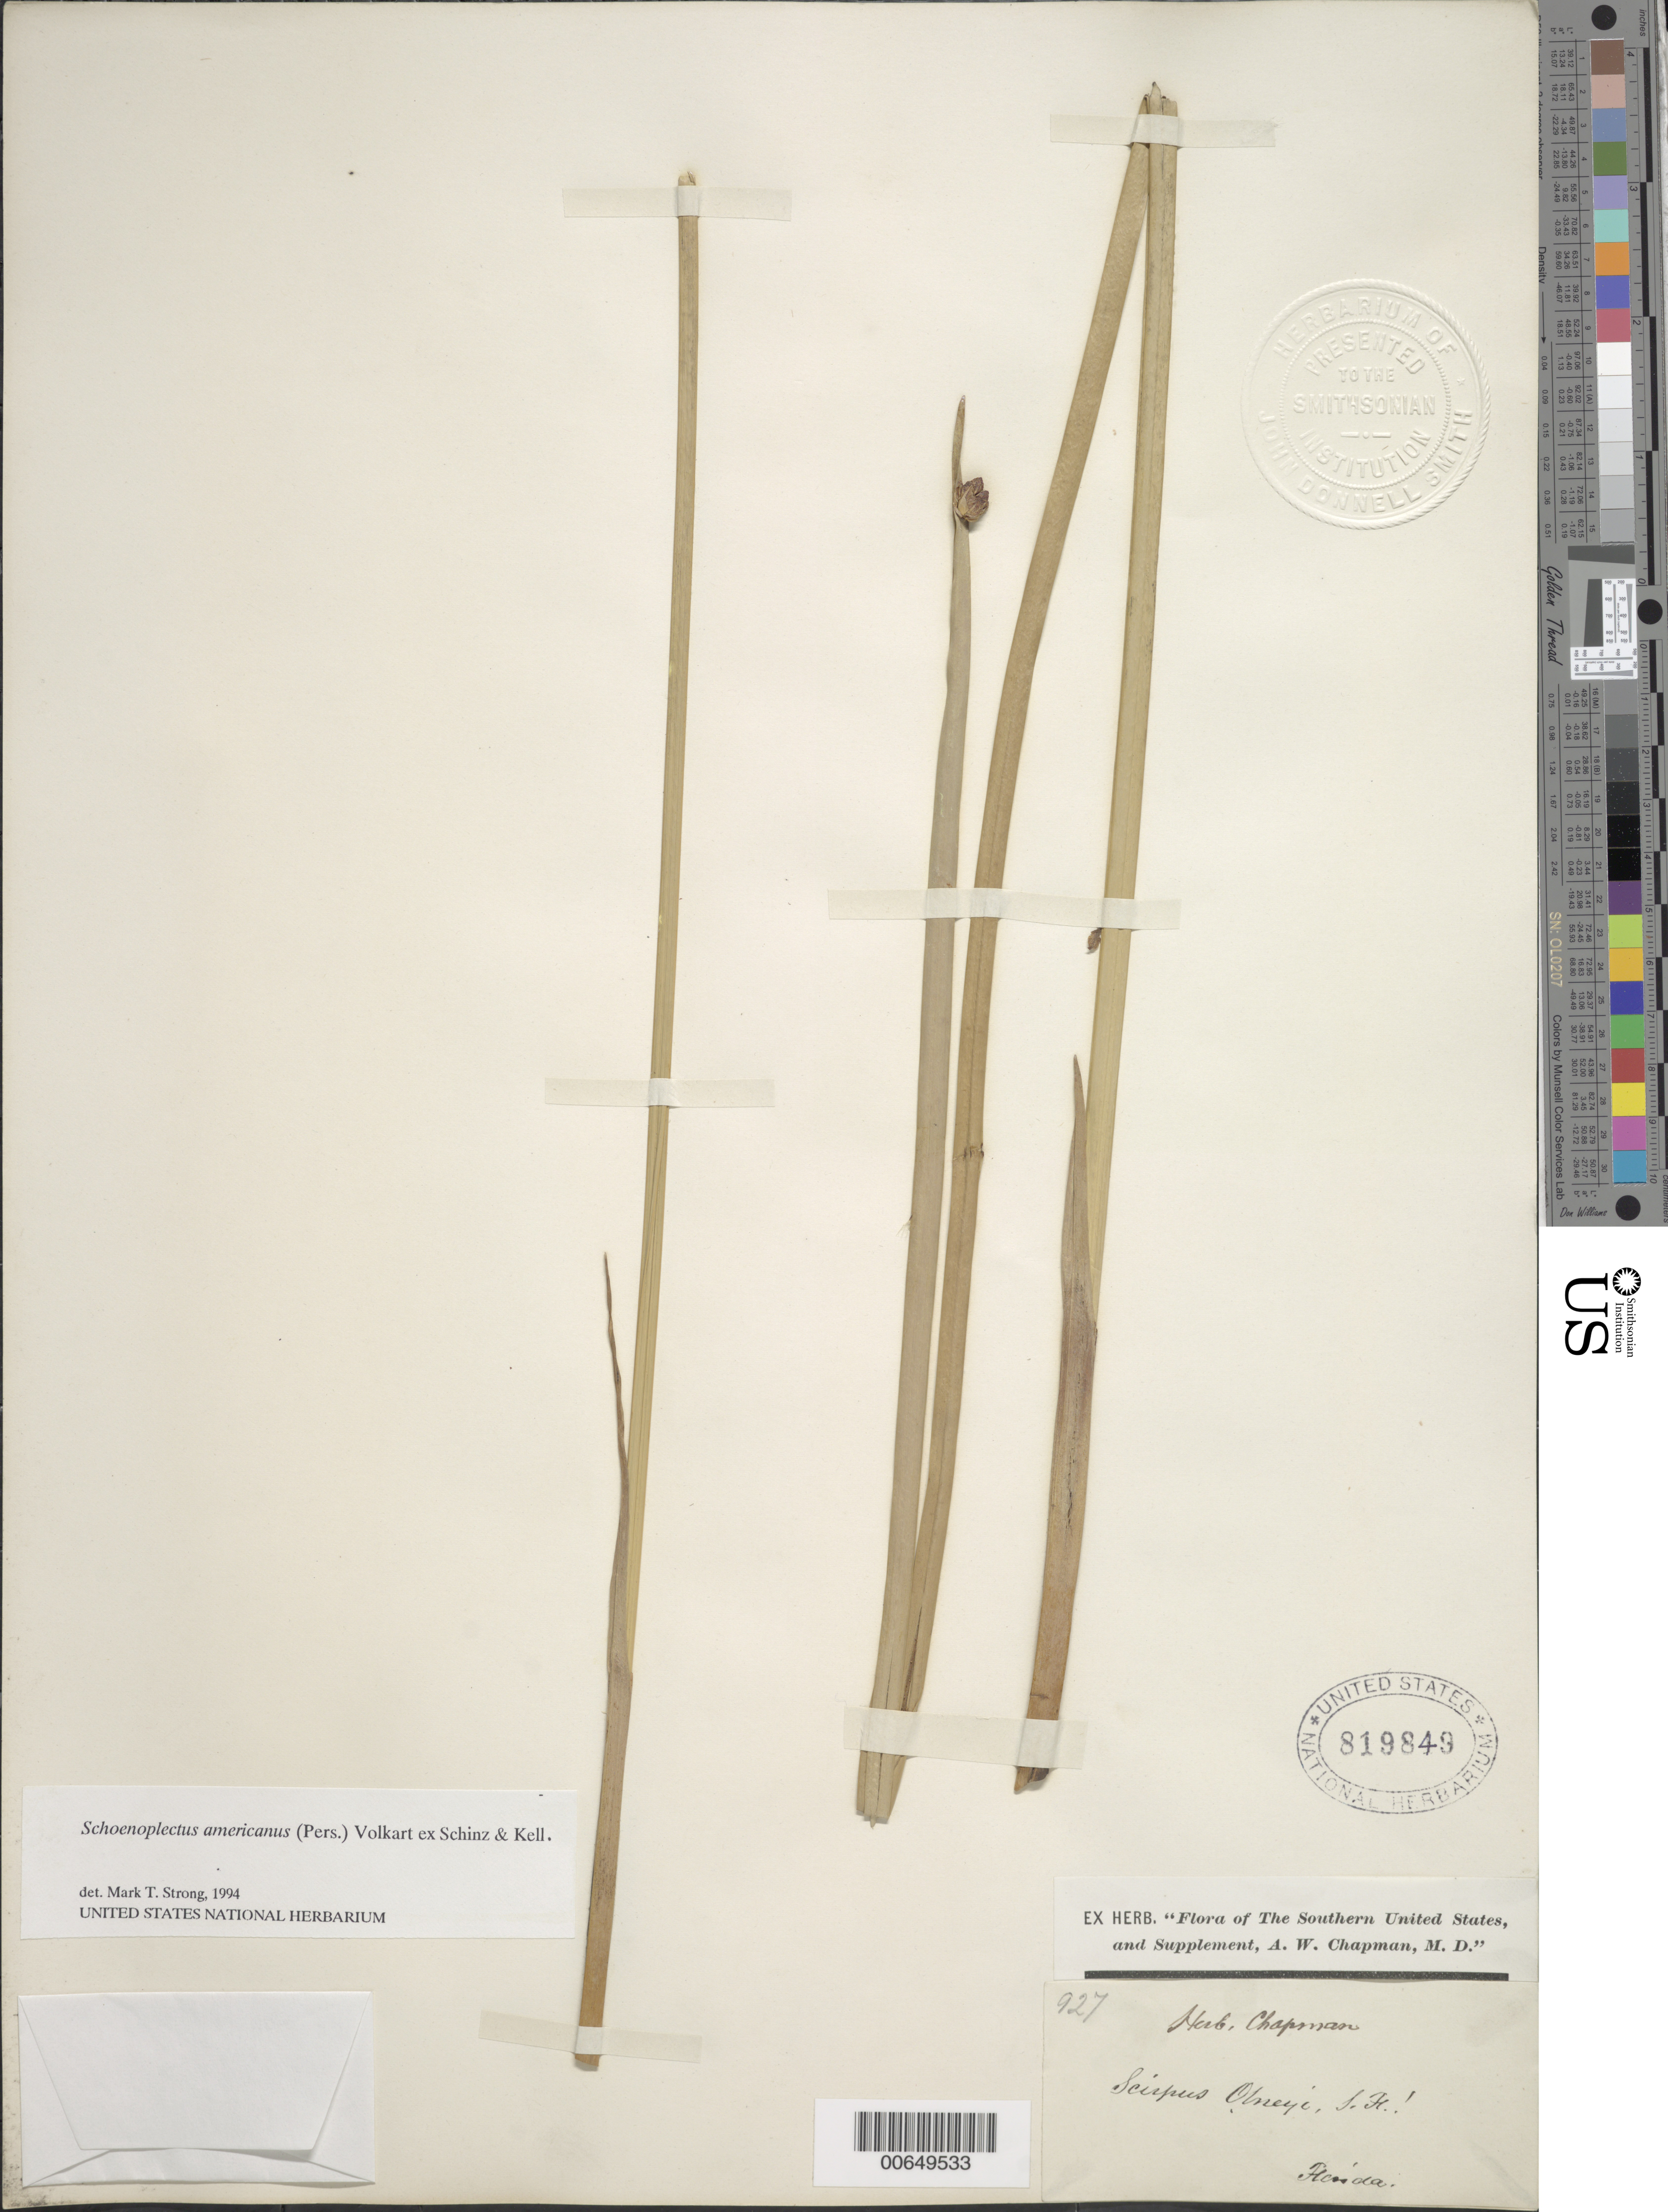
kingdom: Plantae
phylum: Tracheophyta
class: Liliopsida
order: Poales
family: Cyperaceae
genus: Scleria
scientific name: Scleria georgiana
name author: Core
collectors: P. C. Standley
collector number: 13016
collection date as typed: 02 Mar 1916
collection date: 1916-03-02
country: United States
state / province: Florida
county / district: Lee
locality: Vicinity of Fort Myers.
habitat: Pine woods.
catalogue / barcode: US 89643